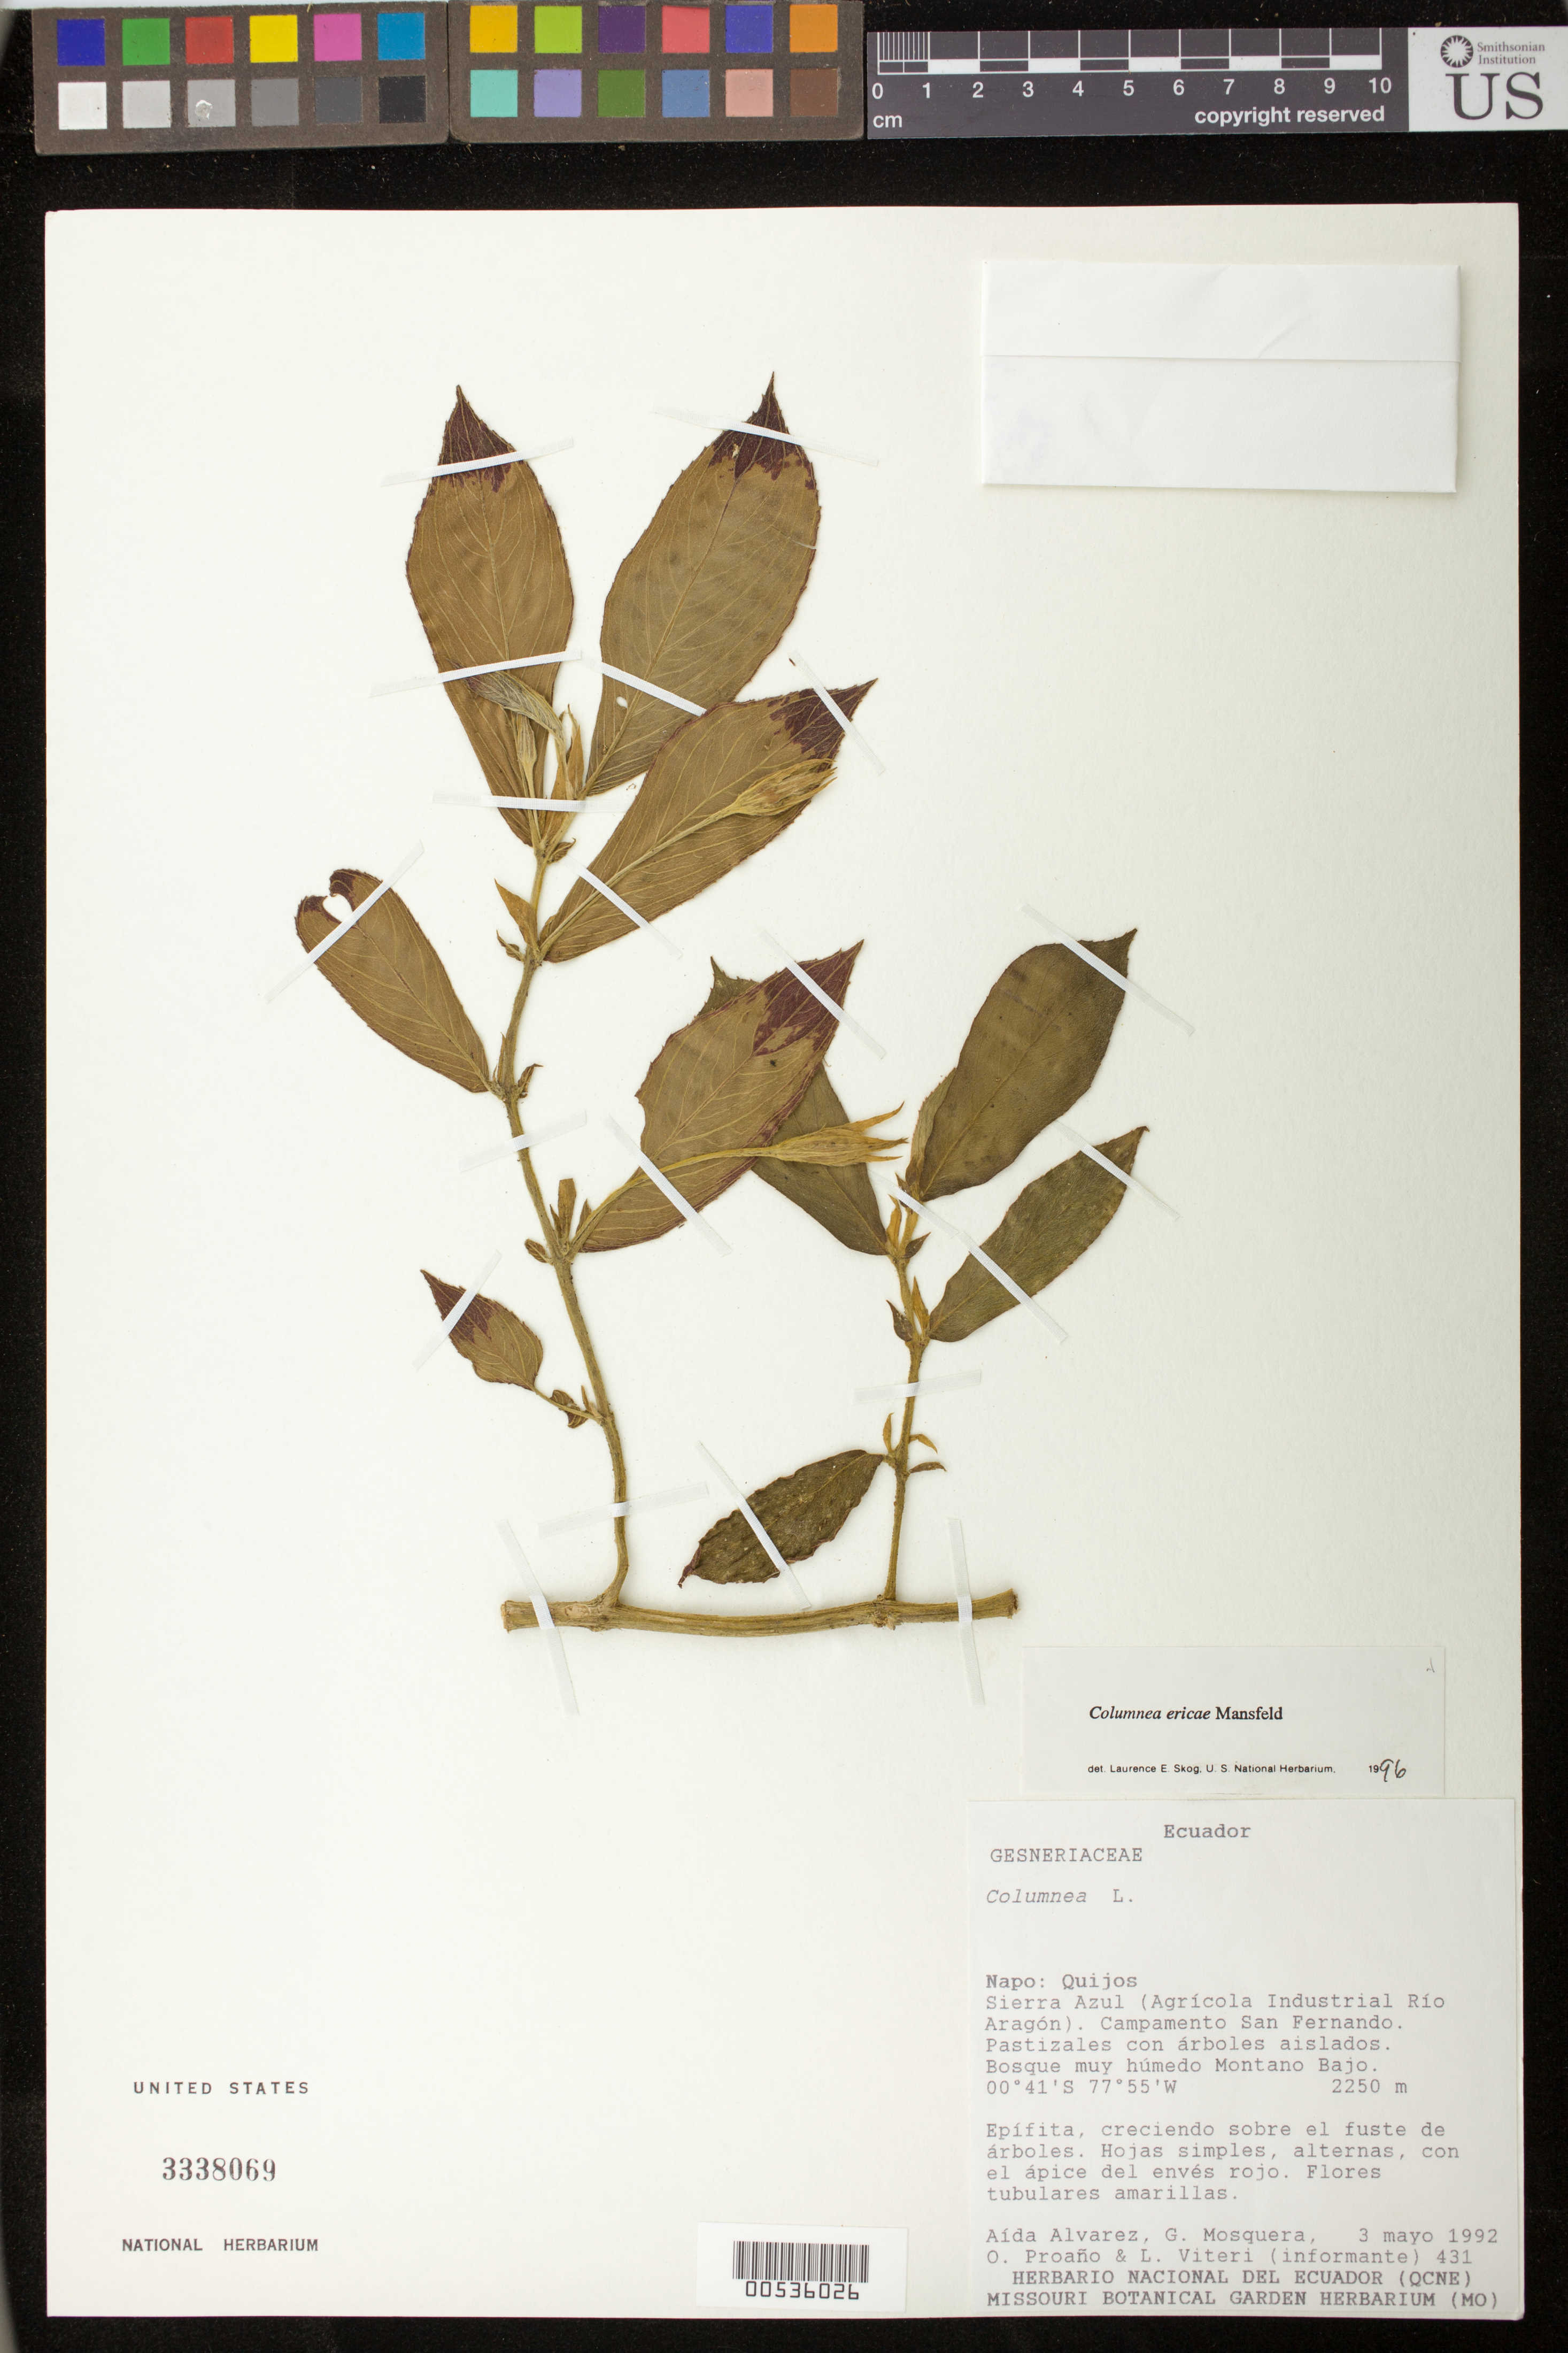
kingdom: Plantae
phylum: Tracheophyta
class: Magnoliopsida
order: Lamiales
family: Gesneriaceae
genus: Columnea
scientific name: Columnea ericae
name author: Mansf.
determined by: Skog, Laurence E.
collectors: A. Alvarez, G. Mosquera, O. Proaño & L. Viteri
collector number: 431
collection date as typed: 03 May 1992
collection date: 1992-05-03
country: Ecuador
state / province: Napo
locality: Quijos; Sierra Azul (Agrícola Industrial Río Aragón). Campamento San Fernando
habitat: Pastizales con árboles aislados; bosque muy húmedo montano bajo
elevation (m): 2250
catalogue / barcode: US 3338069